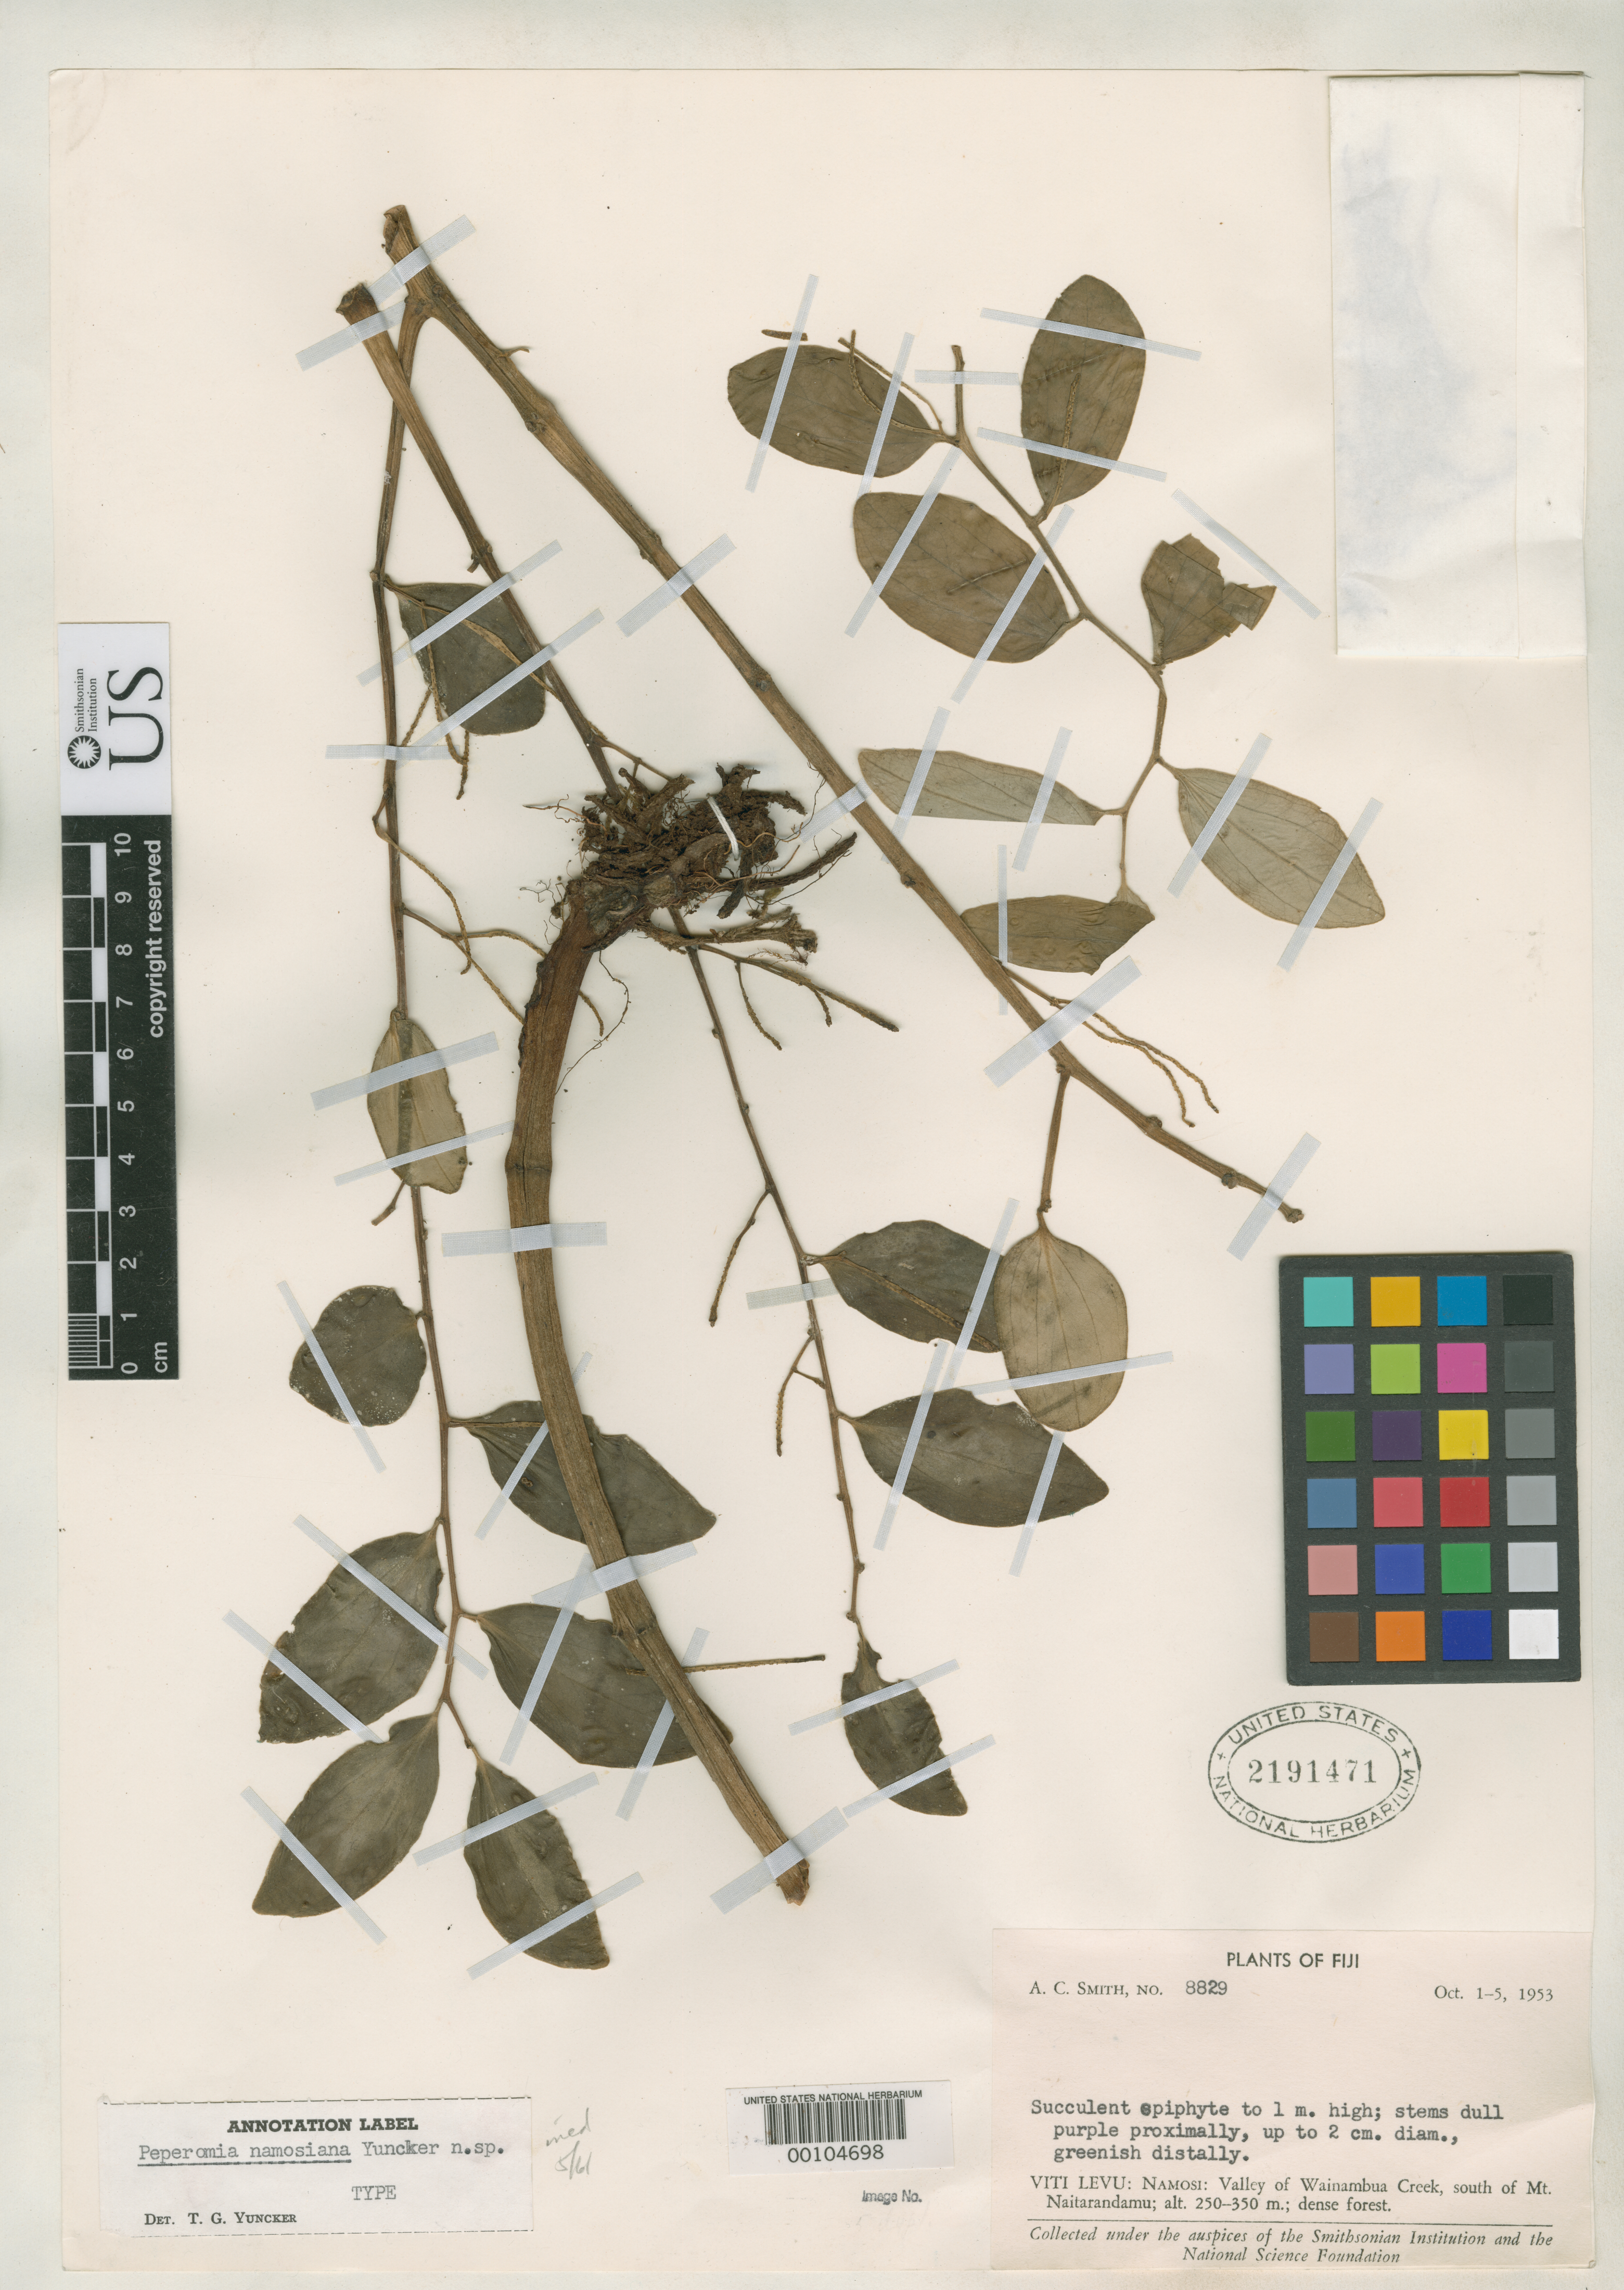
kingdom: Plantae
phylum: Tracheophyta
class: Magnoliopsida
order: Piperales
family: Piperaceae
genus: Peperomia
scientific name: Peperomia namosiana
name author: Yunck.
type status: Holotype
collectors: A. C. Smith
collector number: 8829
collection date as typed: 05 Oct 1953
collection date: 1953-10-05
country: Fiji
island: Viti Levu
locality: Namosi, Valley of Wainambua Creek. [Viti Levu Group]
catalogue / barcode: US 2191471